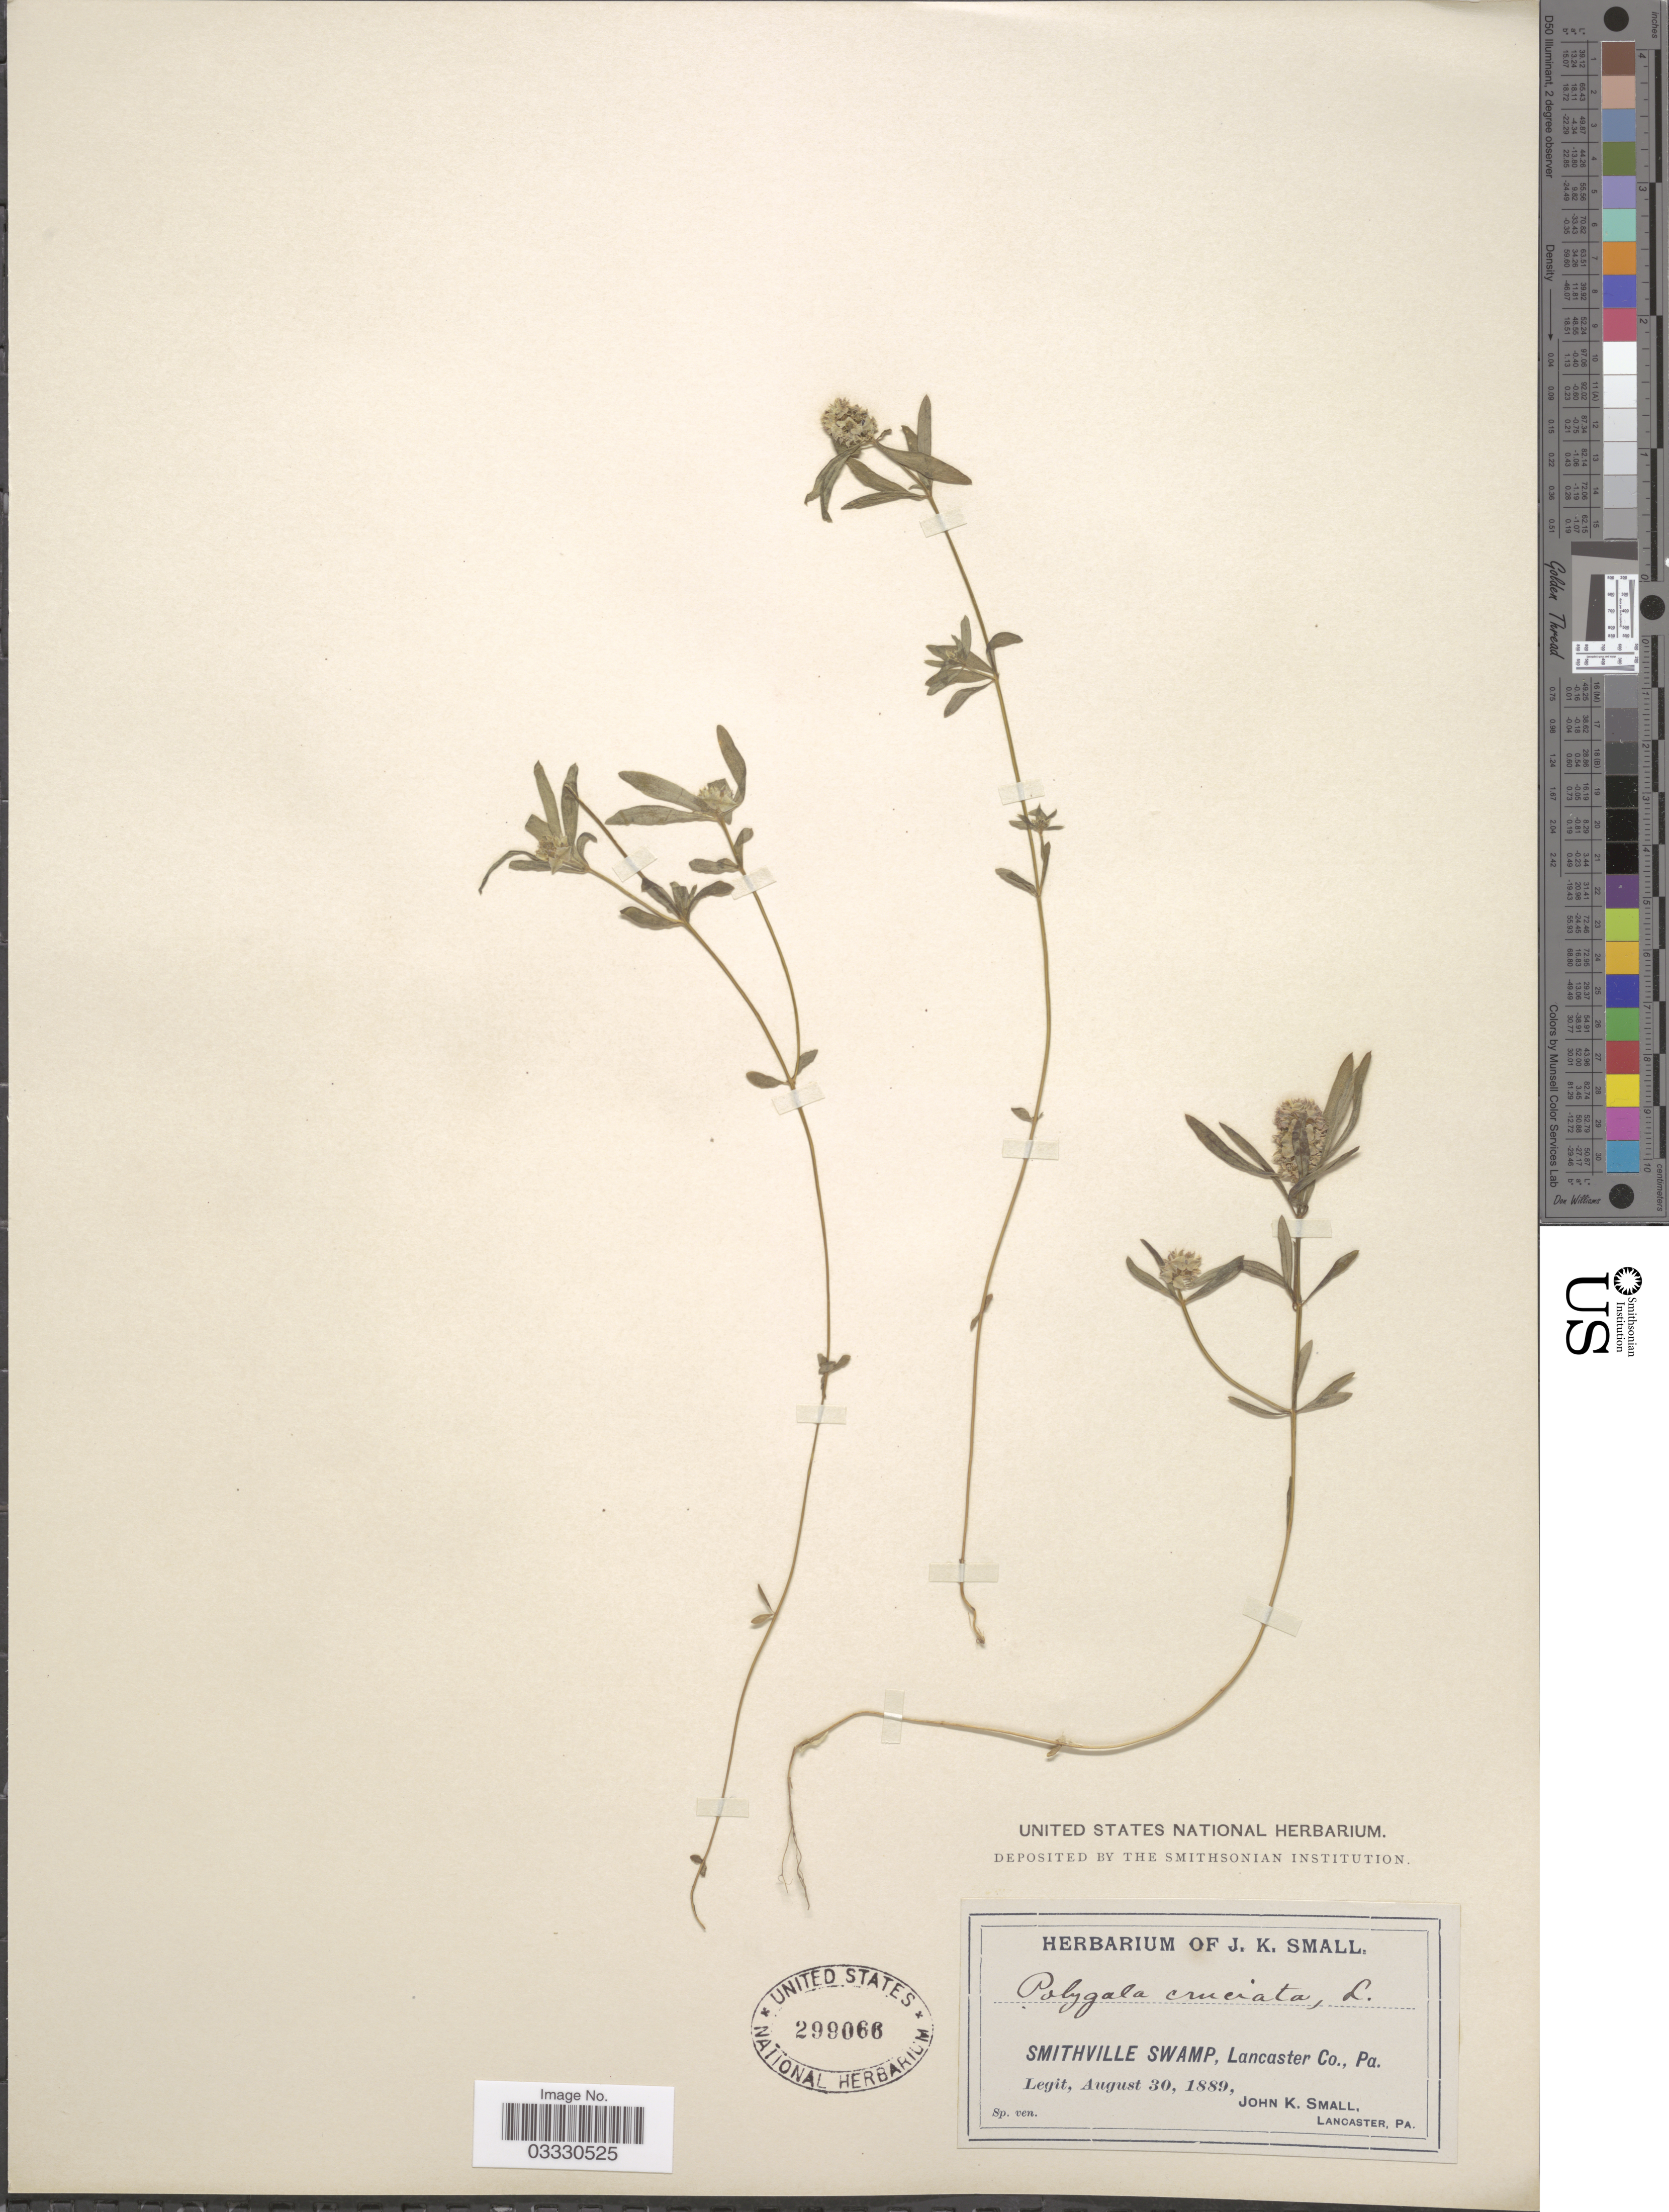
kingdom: Plantae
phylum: Tracheophyta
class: Magnoliopsida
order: Fabales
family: Polygalaceae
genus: Polygala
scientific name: Polygala cruciata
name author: L.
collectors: J. K. Small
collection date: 1889-08-30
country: United States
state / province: Pennsylvania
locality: Smithville Swamp, Lancaster Co.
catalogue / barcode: US 299066